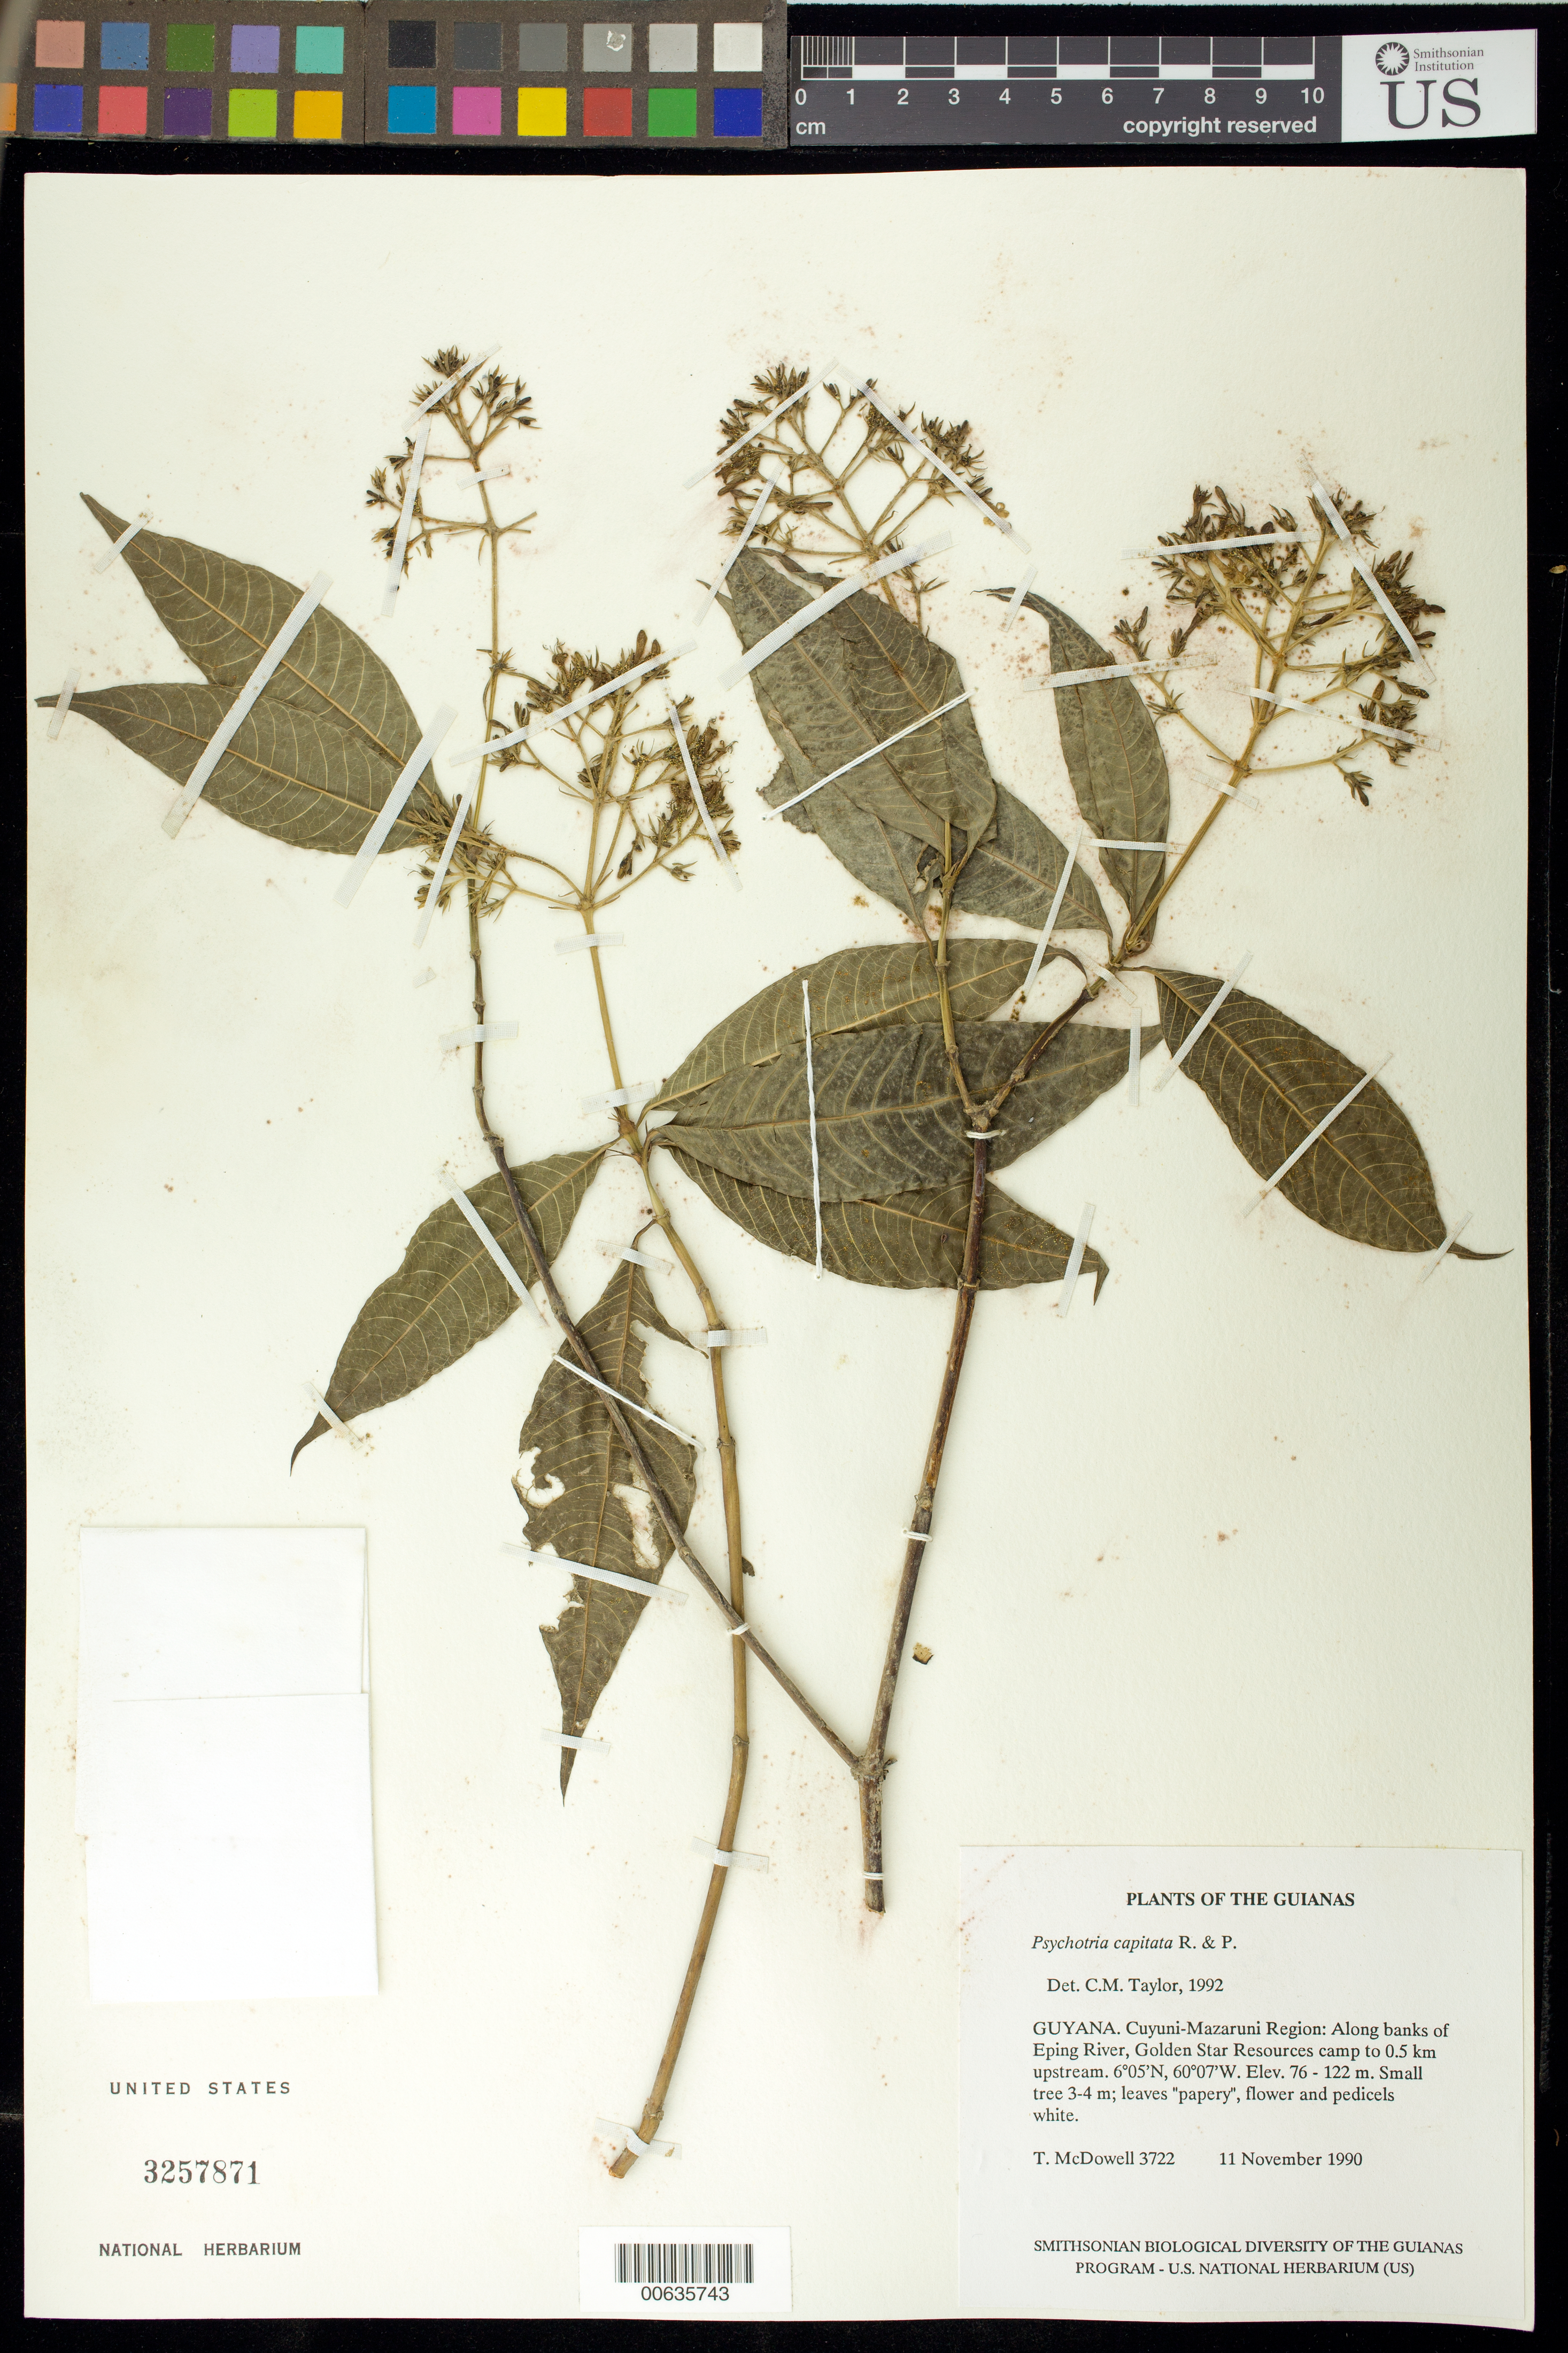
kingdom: Plantae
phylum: Tracheophyta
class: Magnoliopsida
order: Gentianales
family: Rubiaceae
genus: Palicourea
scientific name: Palicourea violacea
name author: (Aubl.) A. Rich.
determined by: Kirkbride, J. H., Jr.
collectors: T. McDowell & D. Gopaul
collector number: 3722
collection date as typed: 11 November 1990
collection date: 1990-11-11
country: Guyana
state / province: Cuyuni-Mazaruni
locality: Eping River, from Golden Star Resources camp to 0.5 km upstream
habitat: Along banks of river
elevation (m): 76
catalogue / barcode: US 3257871